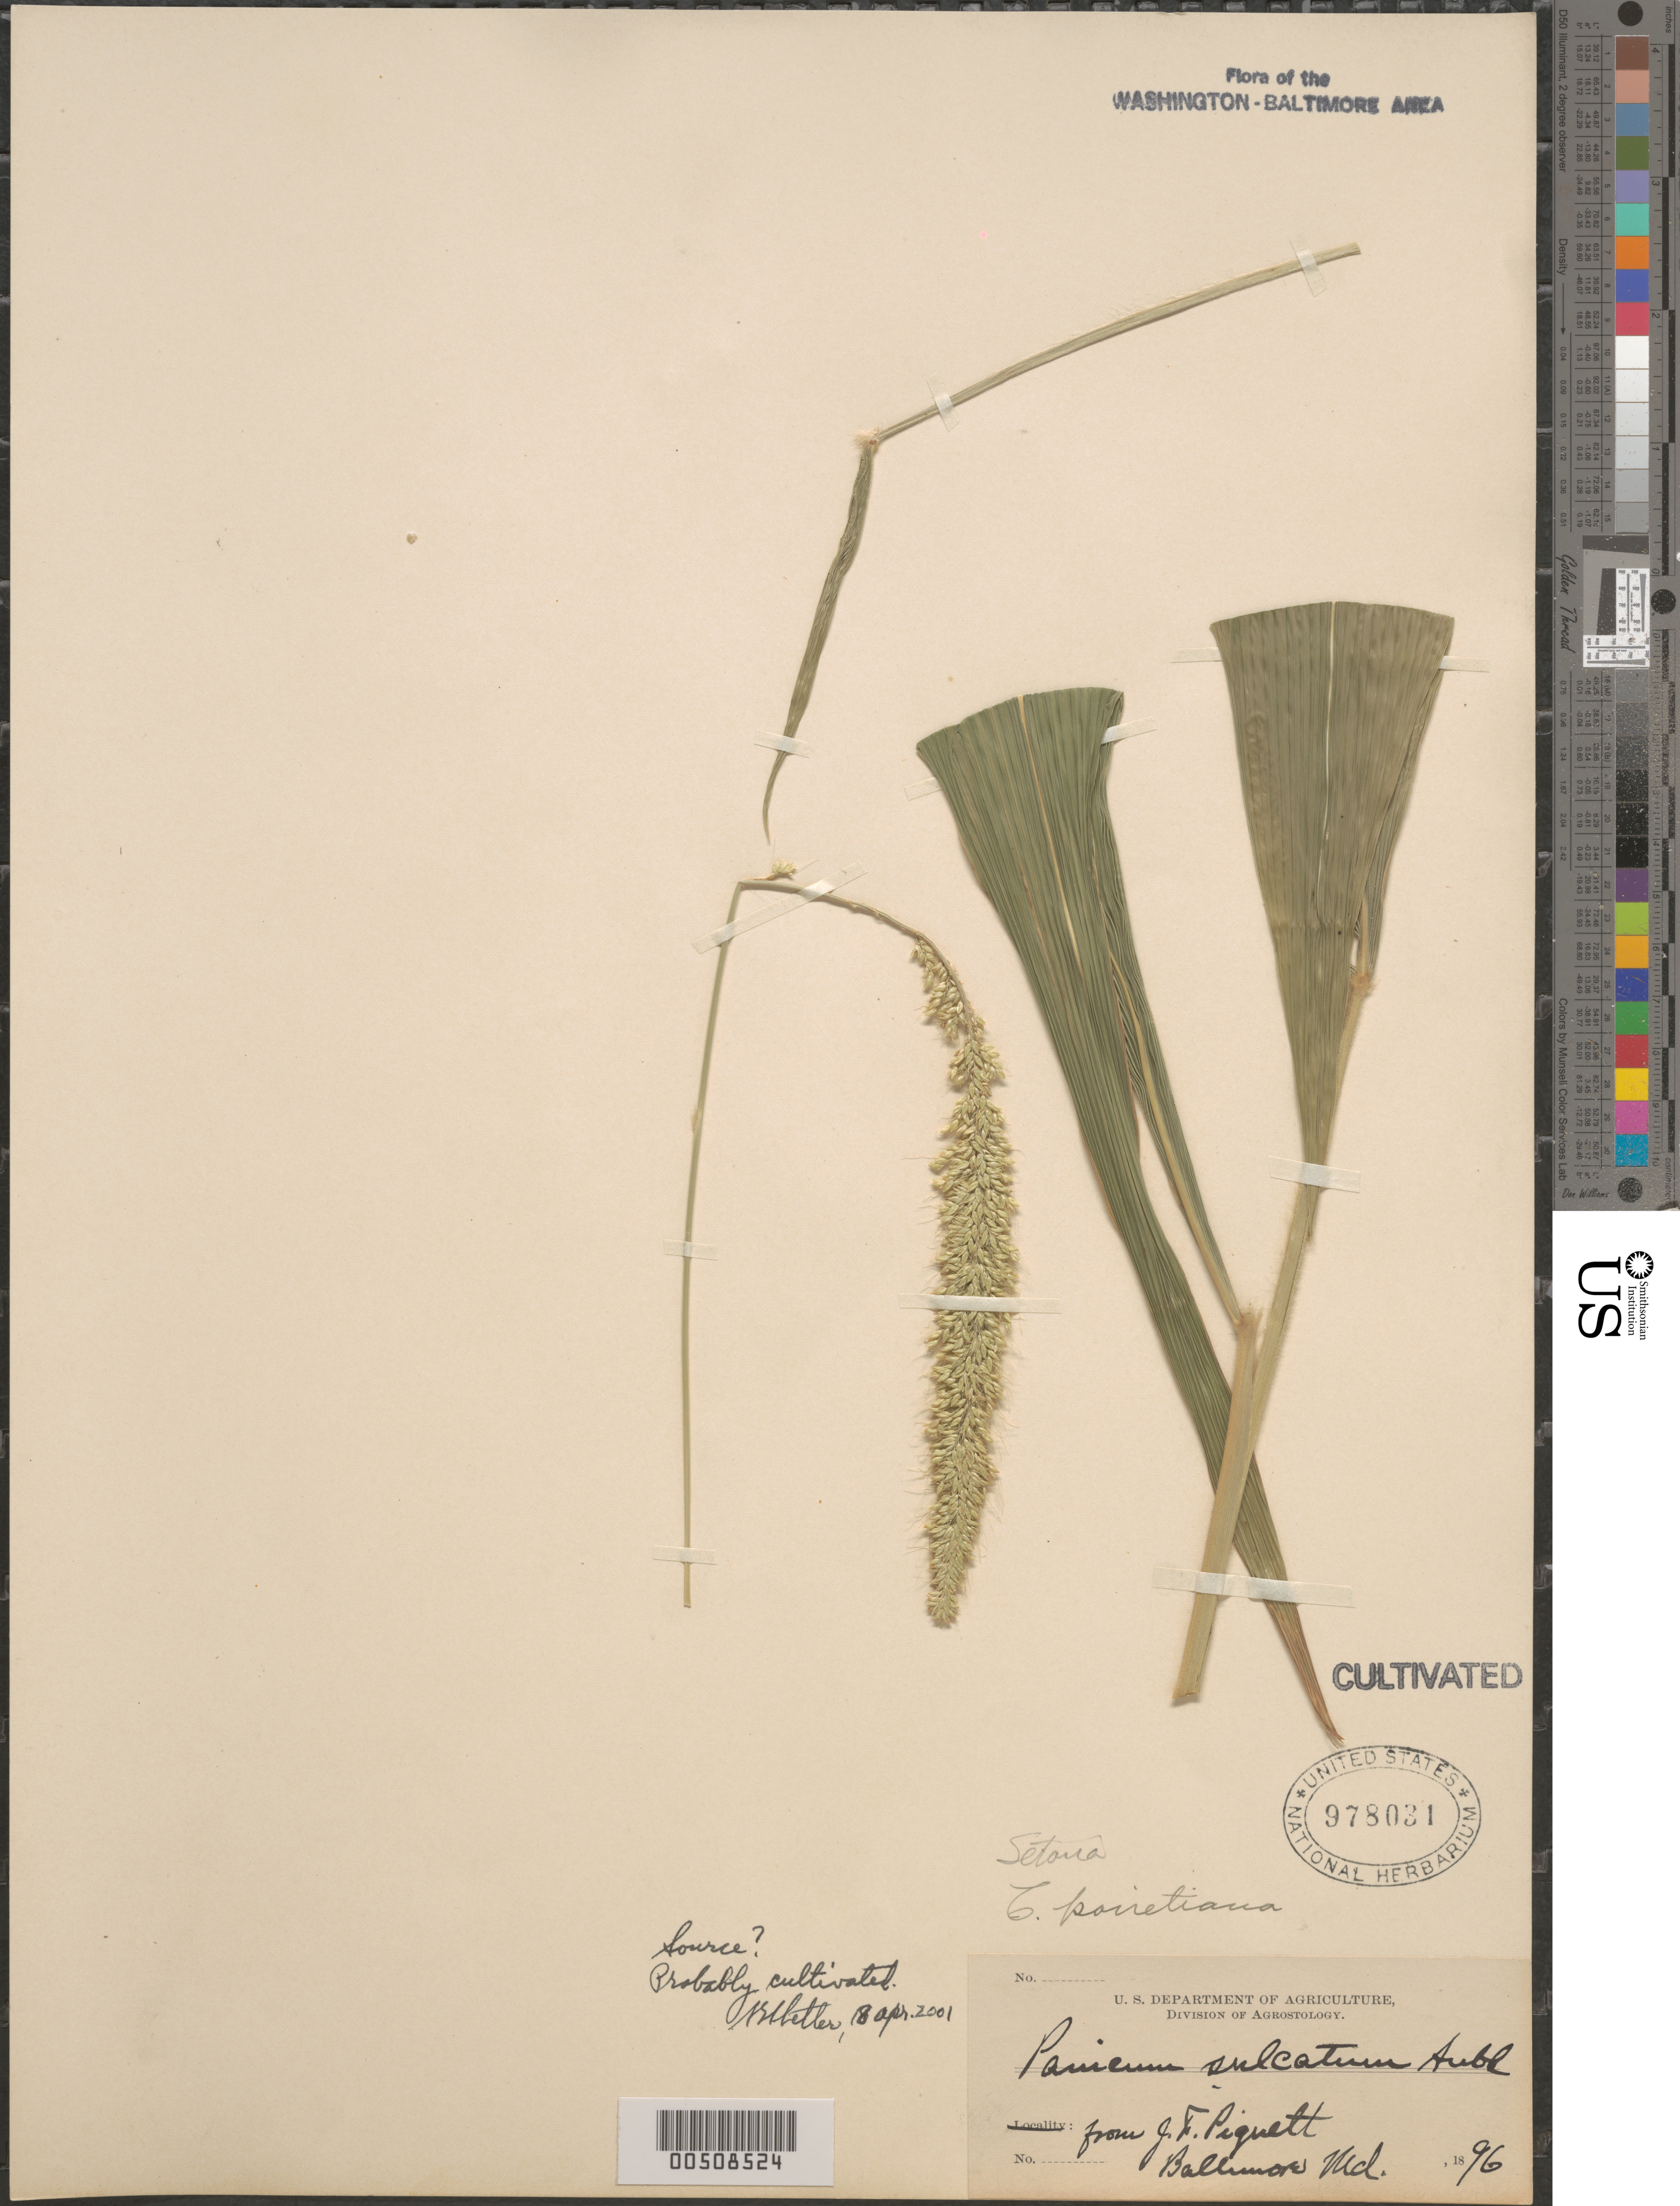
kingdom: Plantae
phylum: Tracheophyta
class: Liliopsida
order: Poales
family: Poaceae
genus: Setaria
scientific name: Setaria poiretiana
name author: (Schult.) Kunth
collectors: J. Piquett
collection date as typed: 1896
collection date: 1896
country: United States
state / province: Maryland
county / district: City of Baltimore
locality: Baltimore City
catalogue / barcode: US 978031